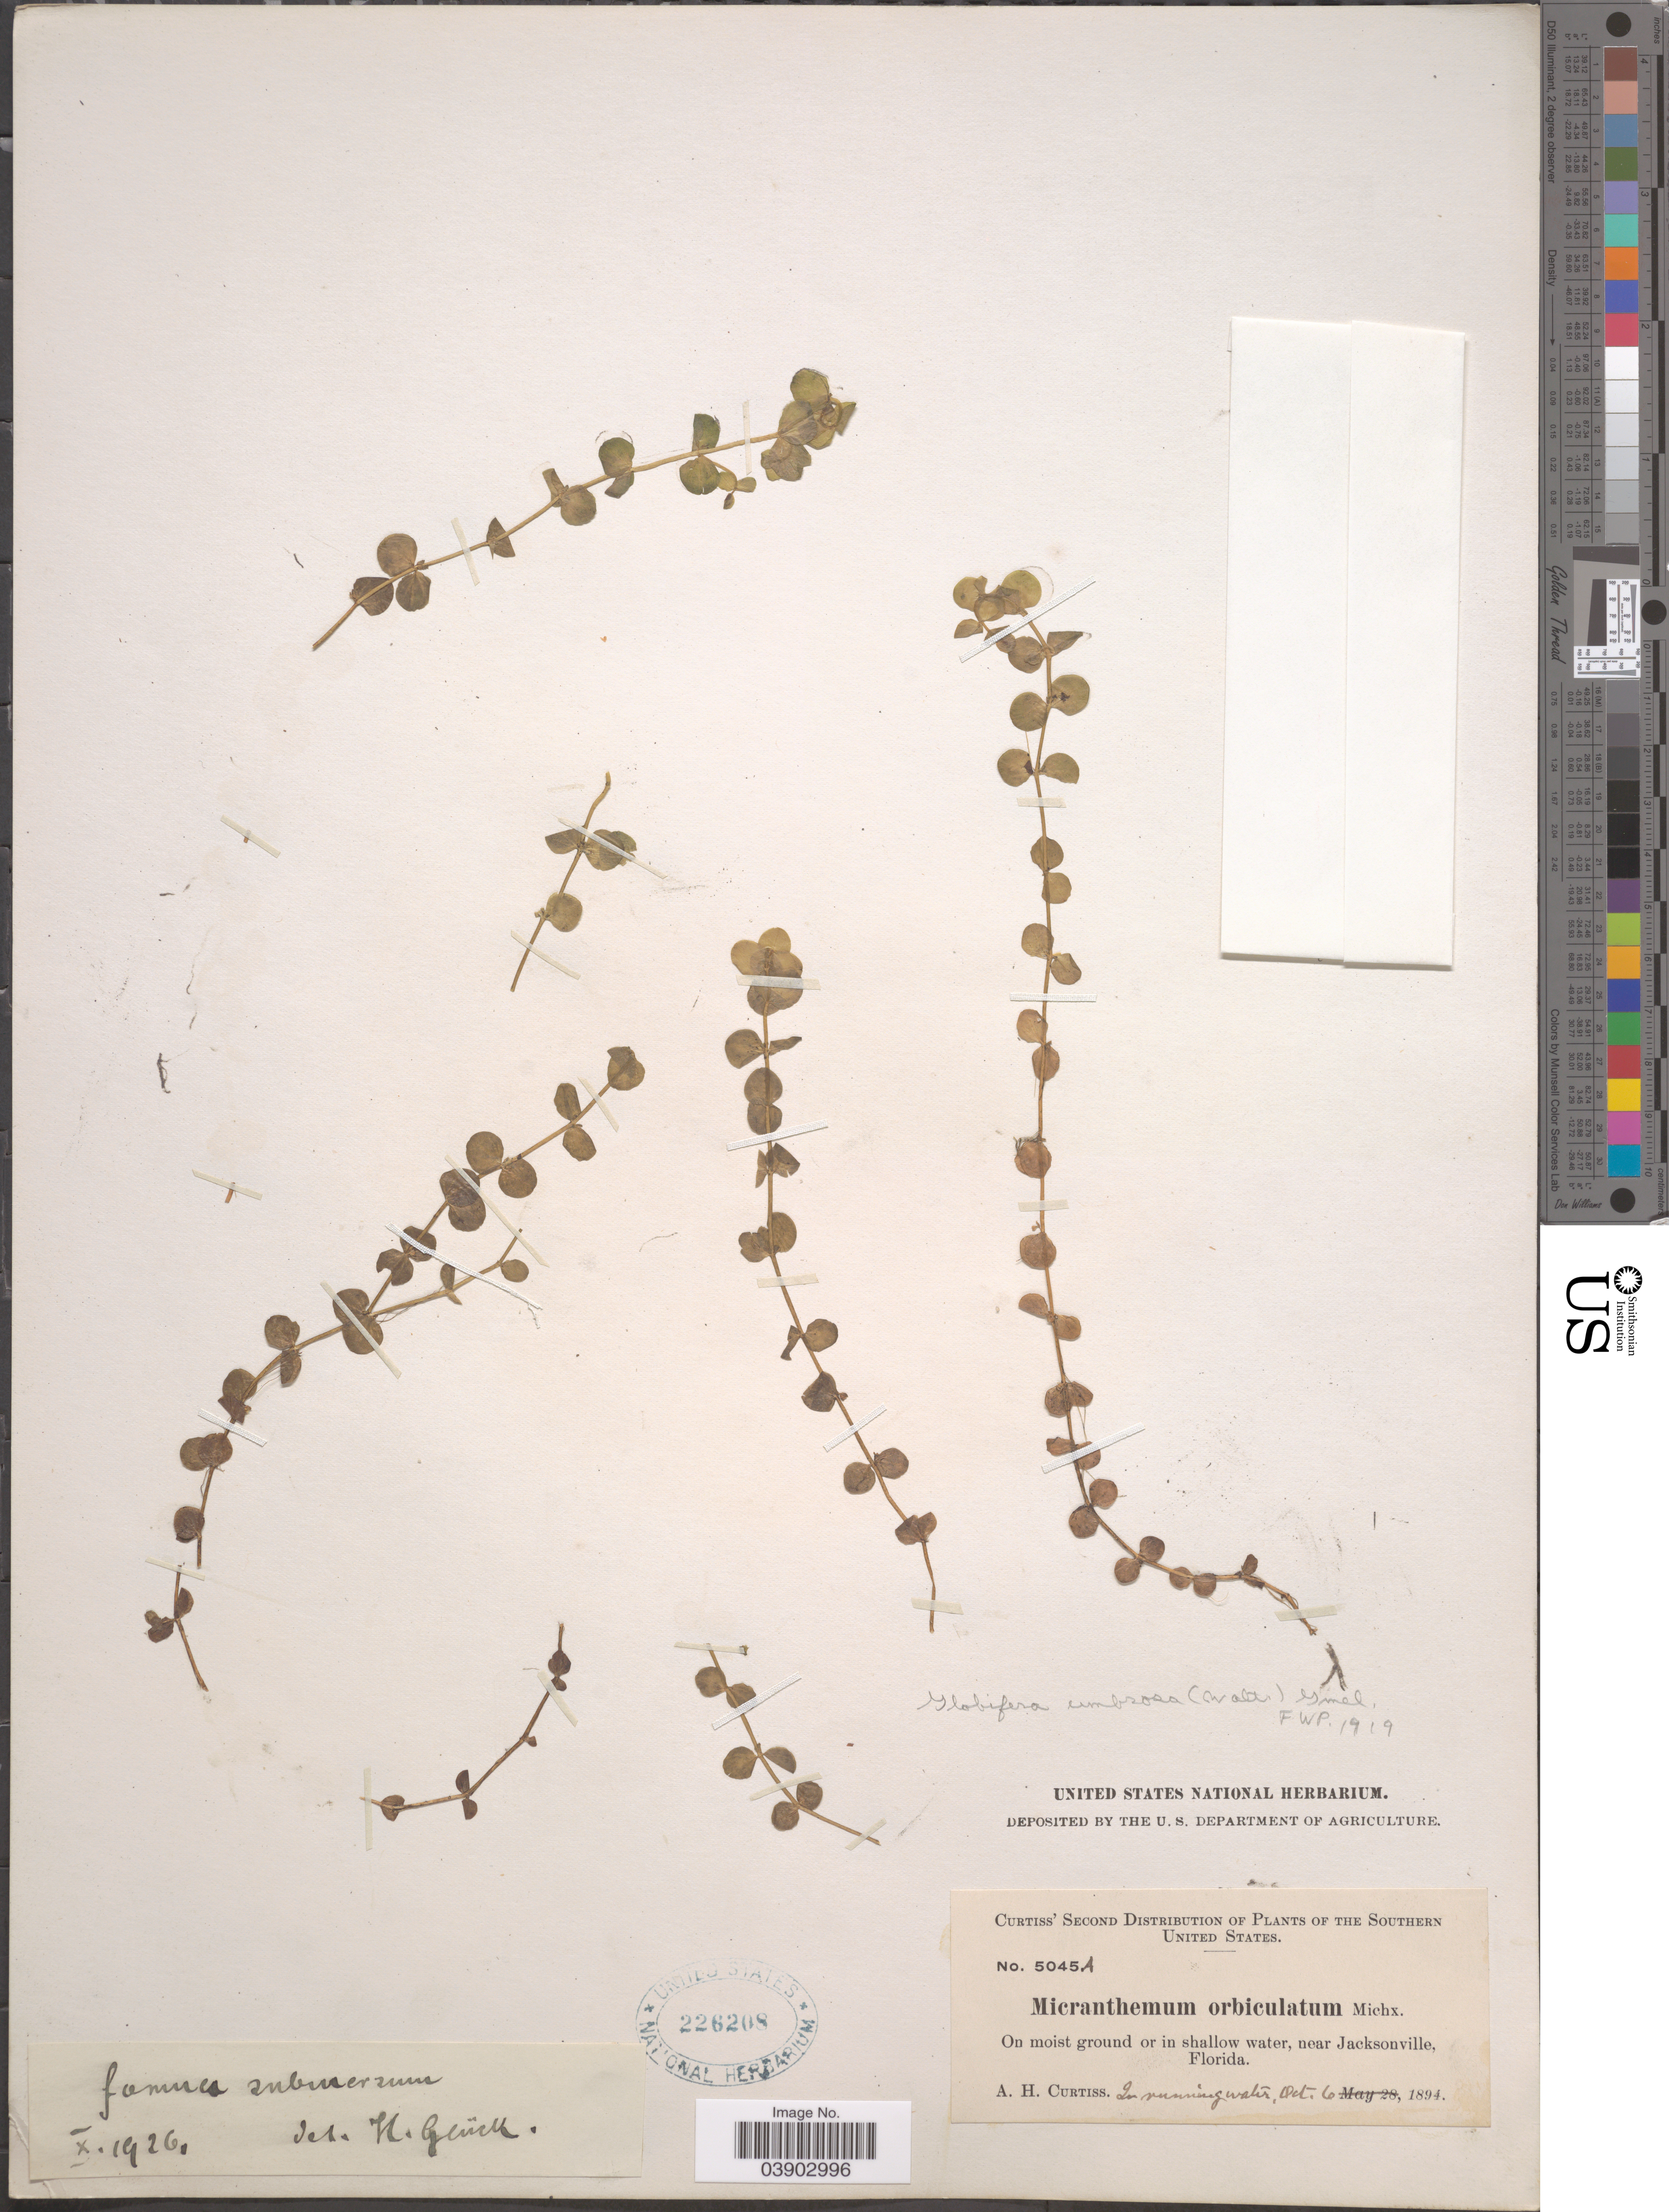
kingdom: Plantae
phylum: Tracheophyta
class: Magnoliopsida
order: Lamiales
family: Linderniaceae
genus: Micranthemum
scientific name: Micranthemum umbrosum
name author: (J.F. Gmel.) S.F. Blake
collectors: A. H. Curtiss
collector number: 5045A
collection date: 1894-10-06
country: United States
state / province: Florida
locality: The Southern United States. Near Jacksonville.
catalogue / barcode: US 226208